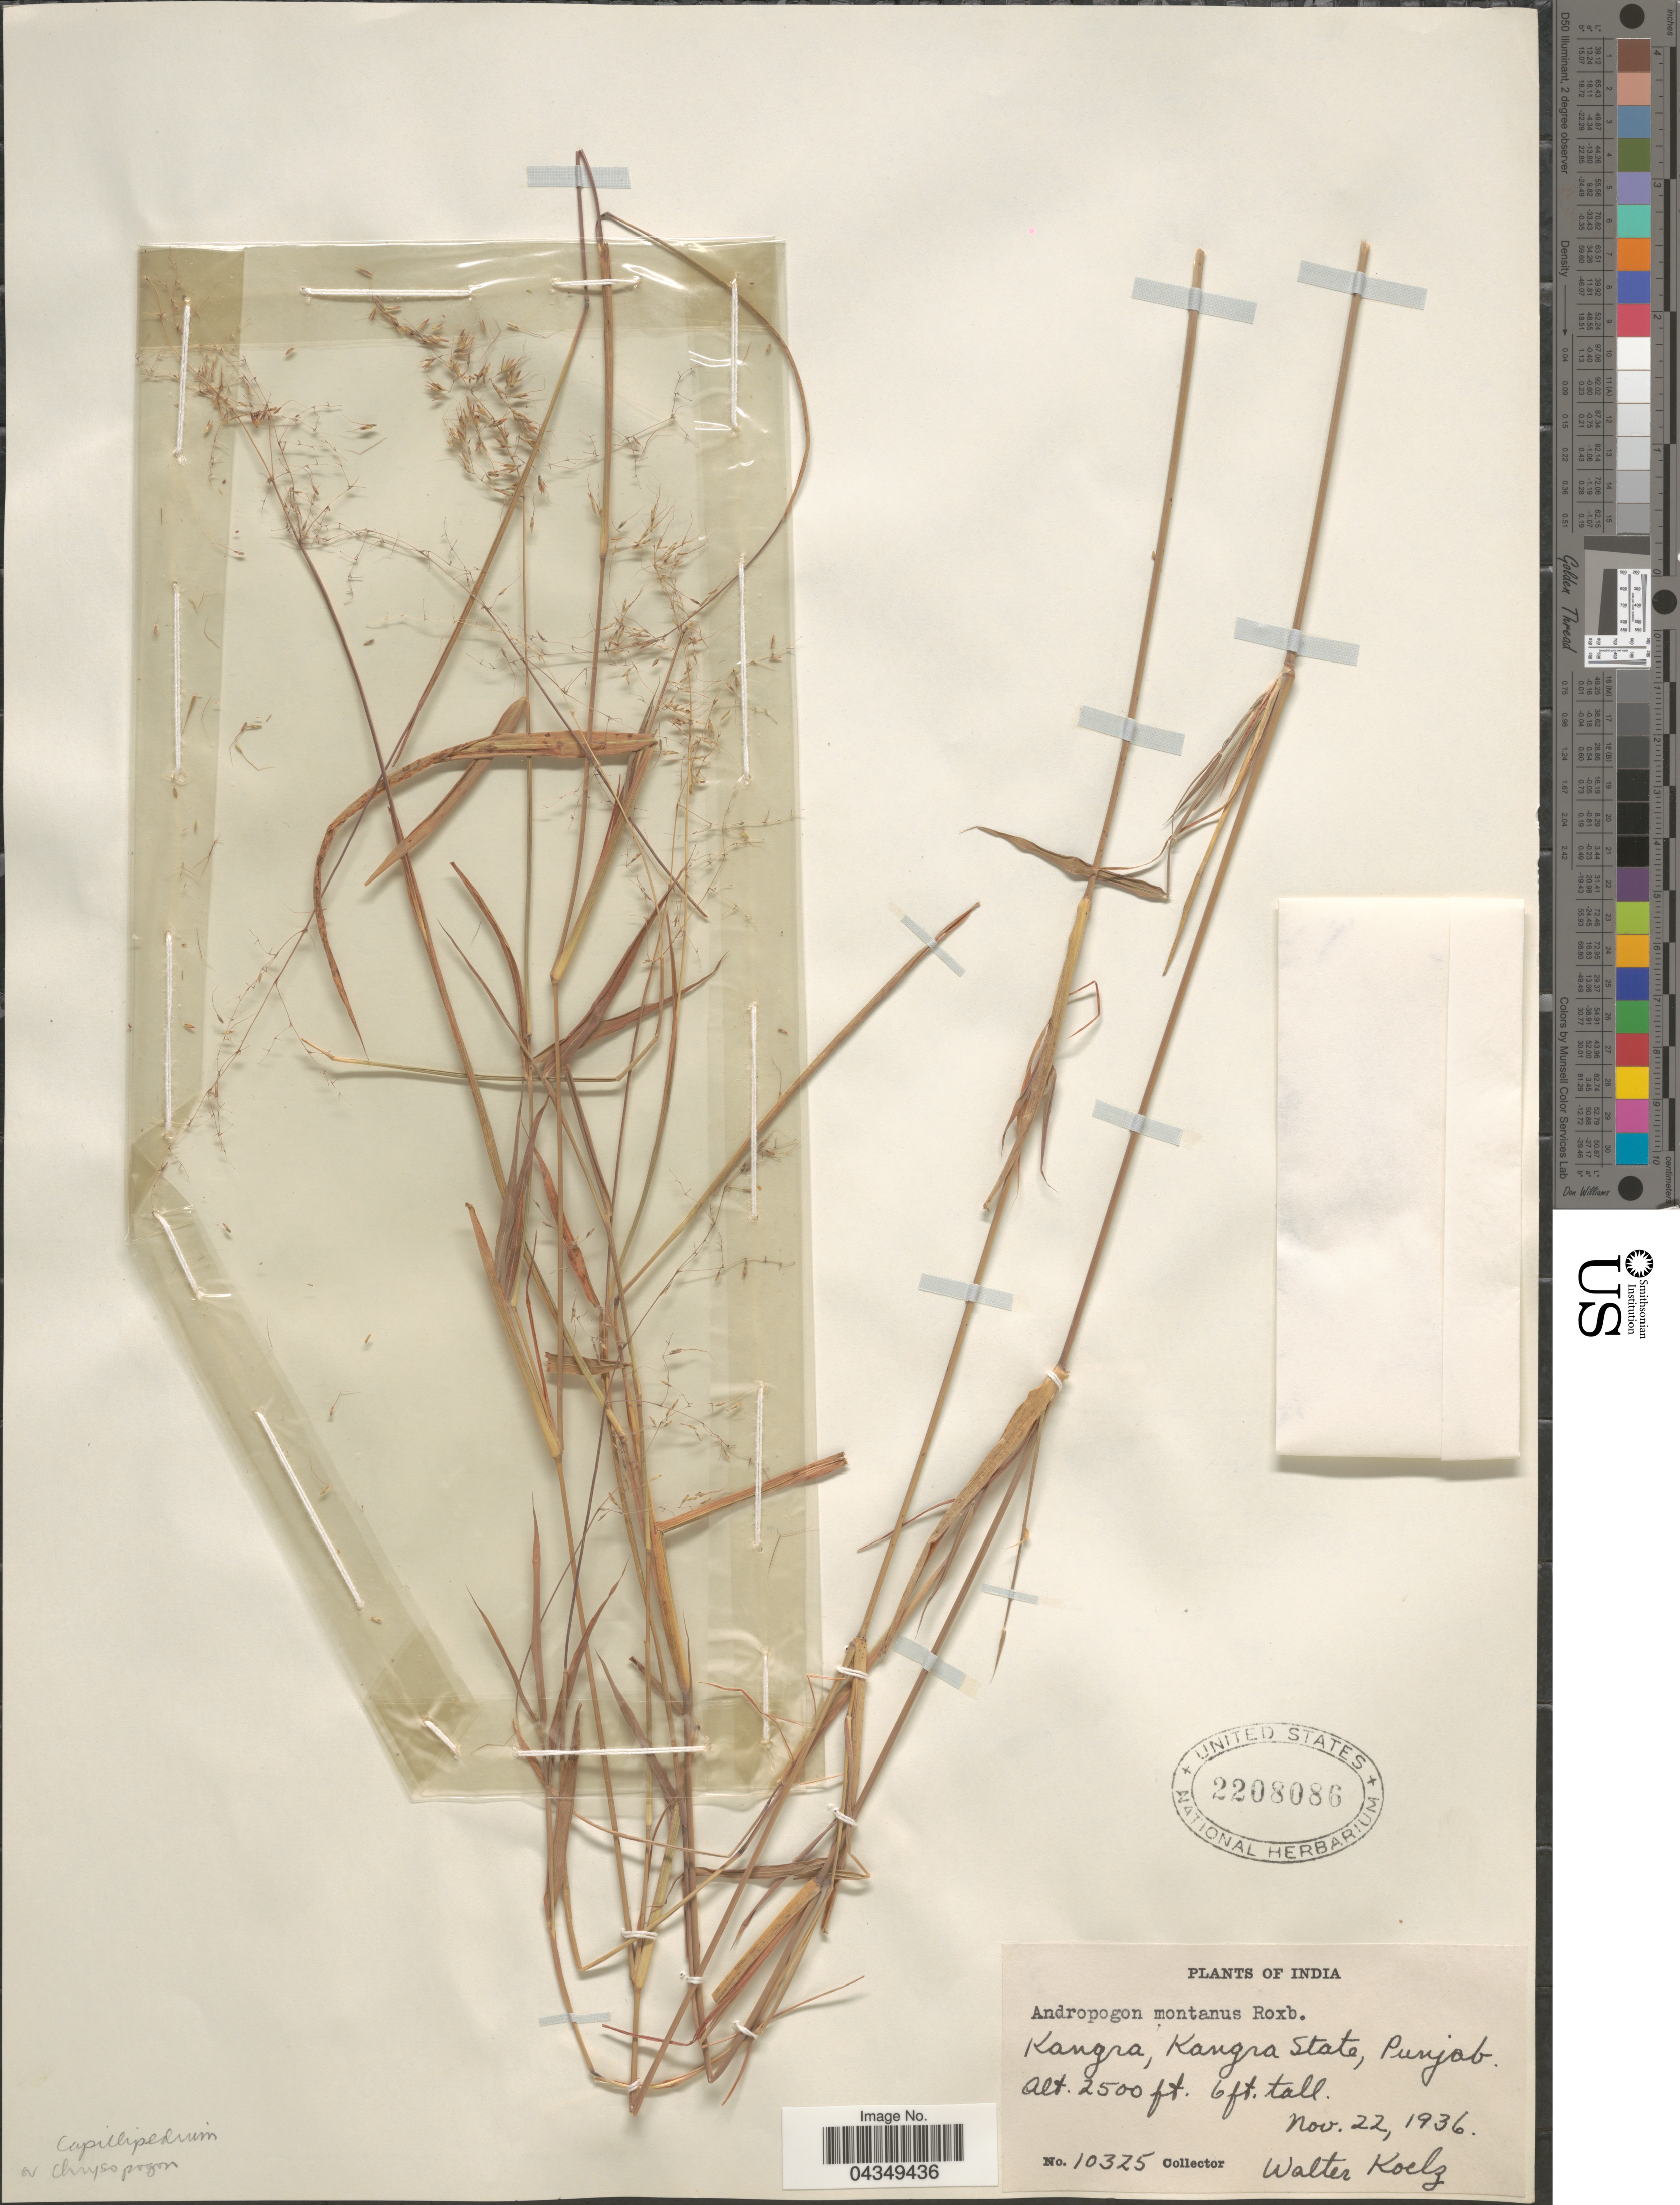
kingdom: Plantae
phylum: Tracheophyta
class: Liliopsida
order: Poales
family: Poaceae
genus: Capillipedium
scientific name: Capillipedium assimile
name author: (Steud.) A. Camus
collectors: W. N. Koelz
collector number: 10325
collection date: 1936-11-22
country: India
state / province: Himachal Pradesh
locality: Kangra, Kangra State.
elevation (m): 762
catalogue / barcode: US 2208086